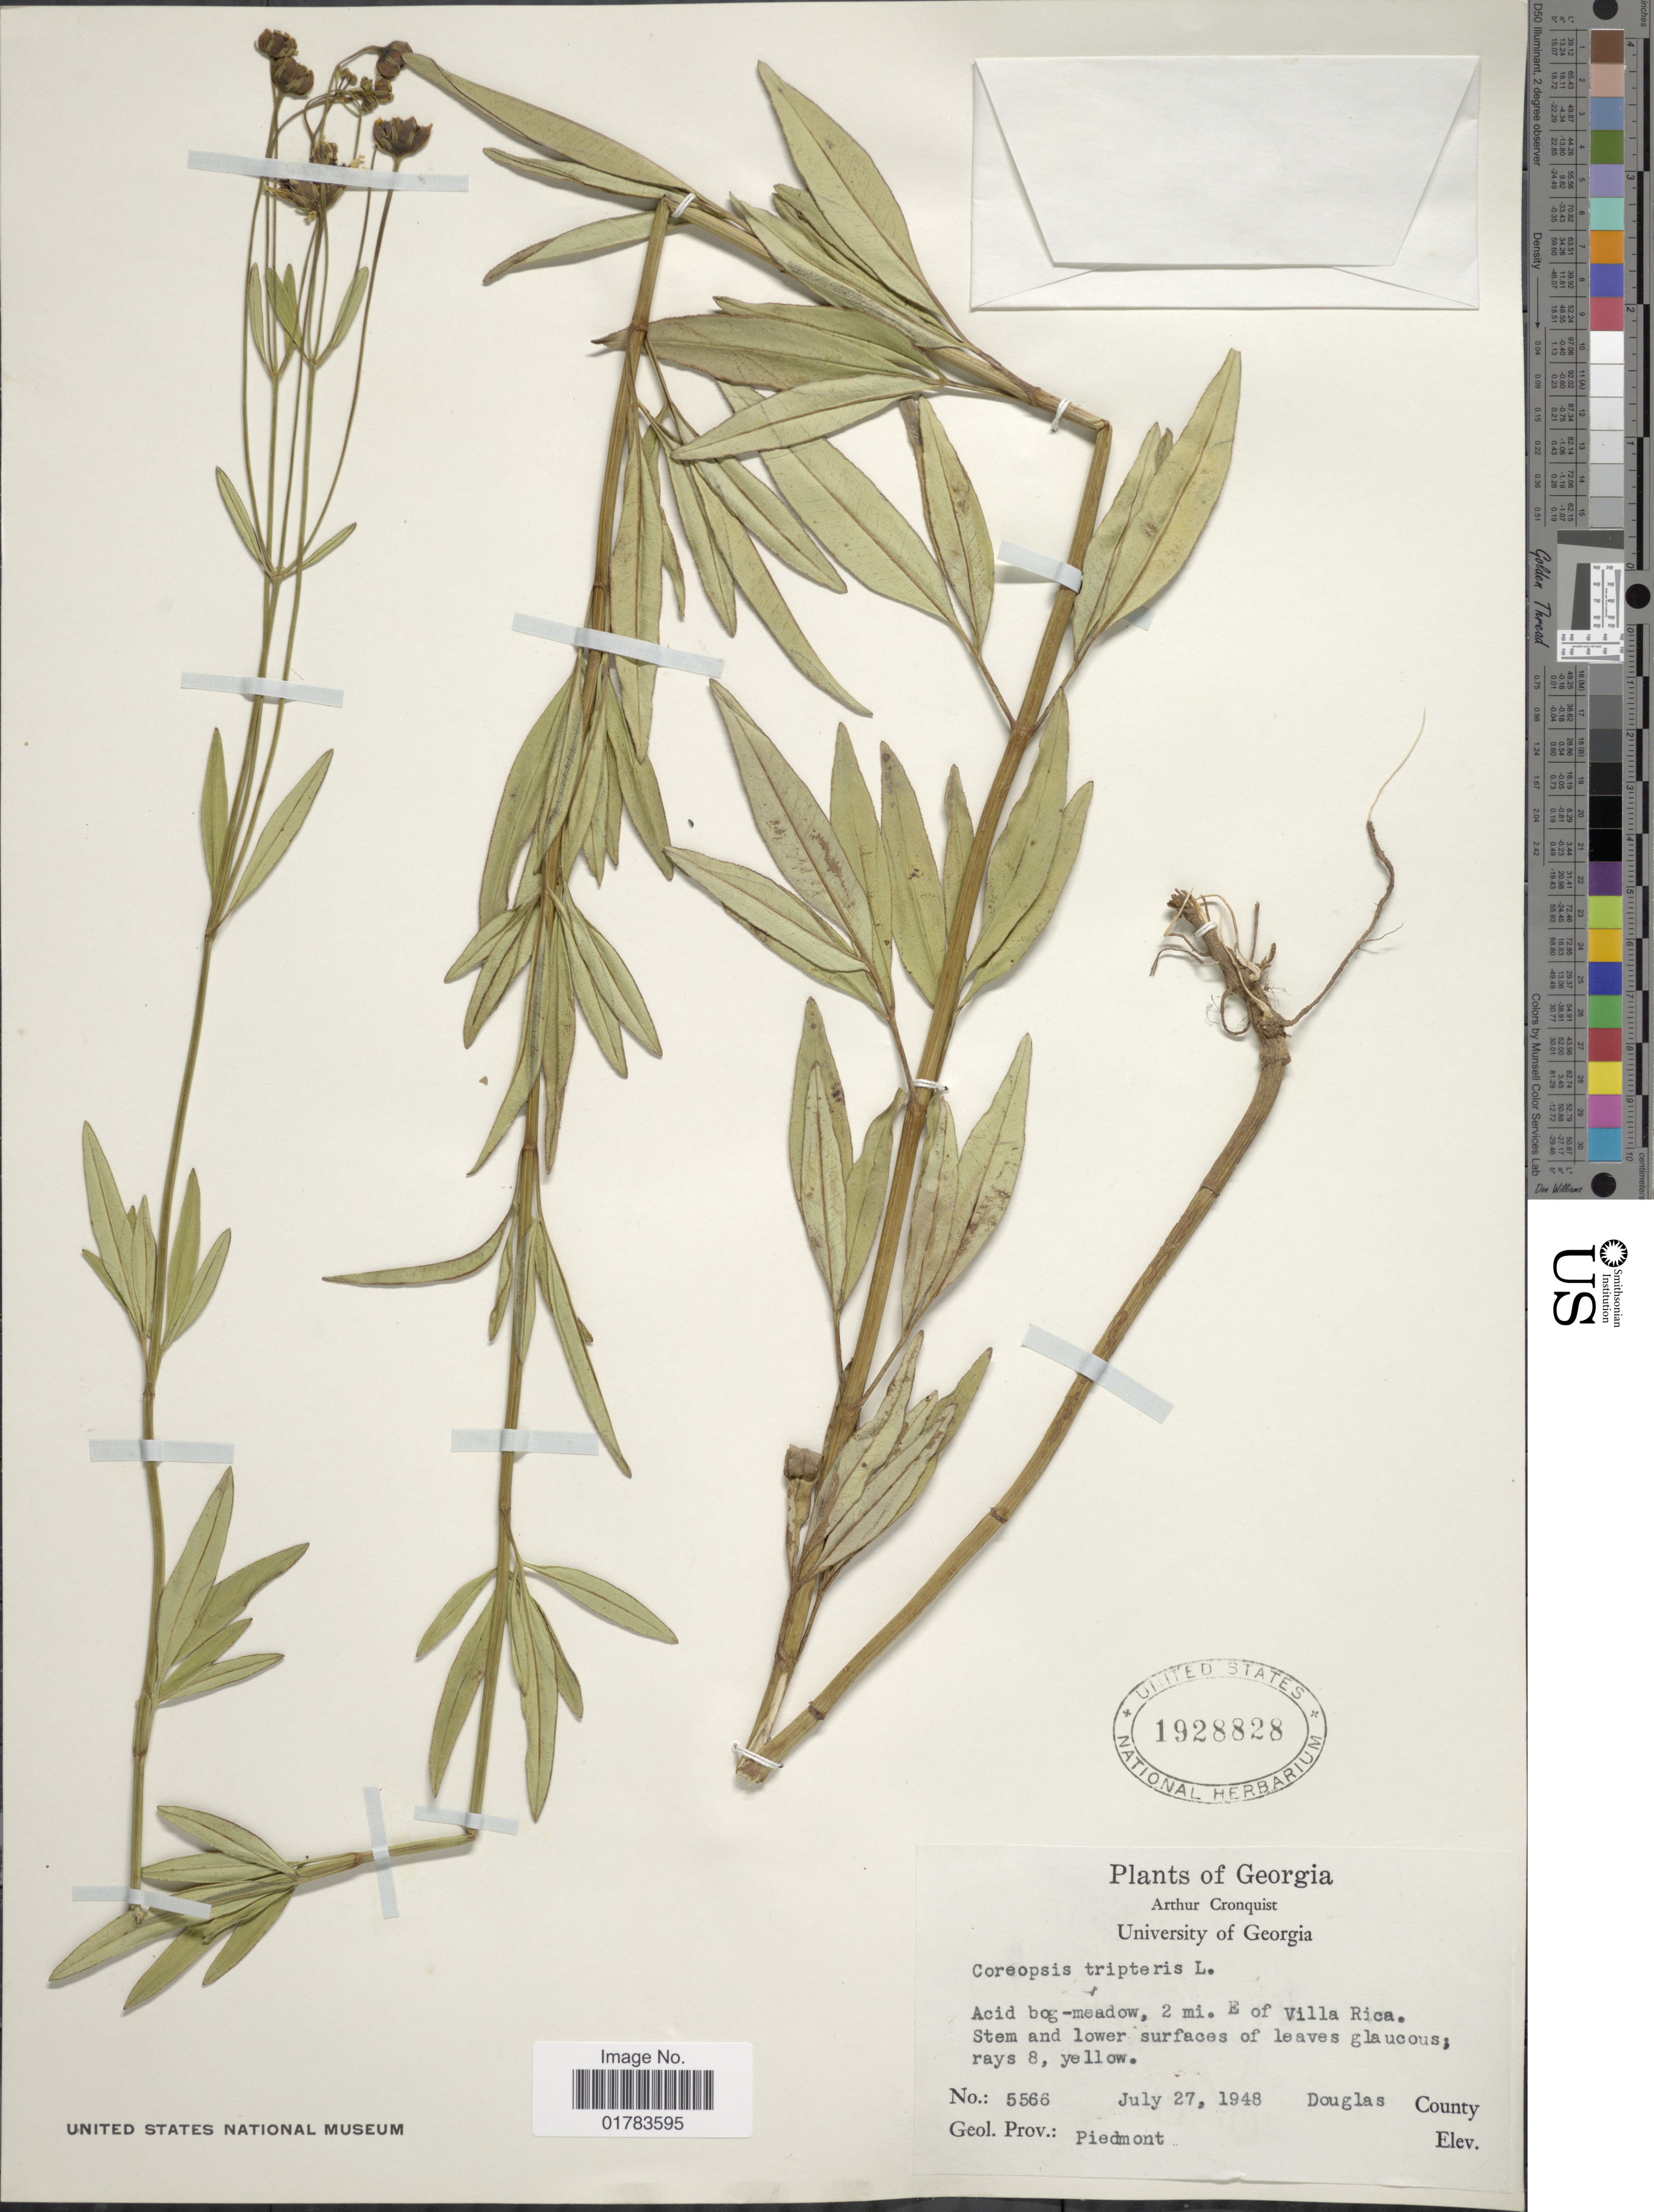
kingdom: Plantae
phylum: Tracheophyta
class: Magnoliopsida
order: Asterales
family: Asteraceae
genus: Coreopsis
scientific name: Coreopsis tripteris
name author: L.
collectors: A. J. Cronquist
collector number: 5566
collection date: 1948-07-27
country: United States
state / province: Georgia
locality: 2 mi. E of Villa Rica, Douglas County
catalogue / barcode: US 1928828